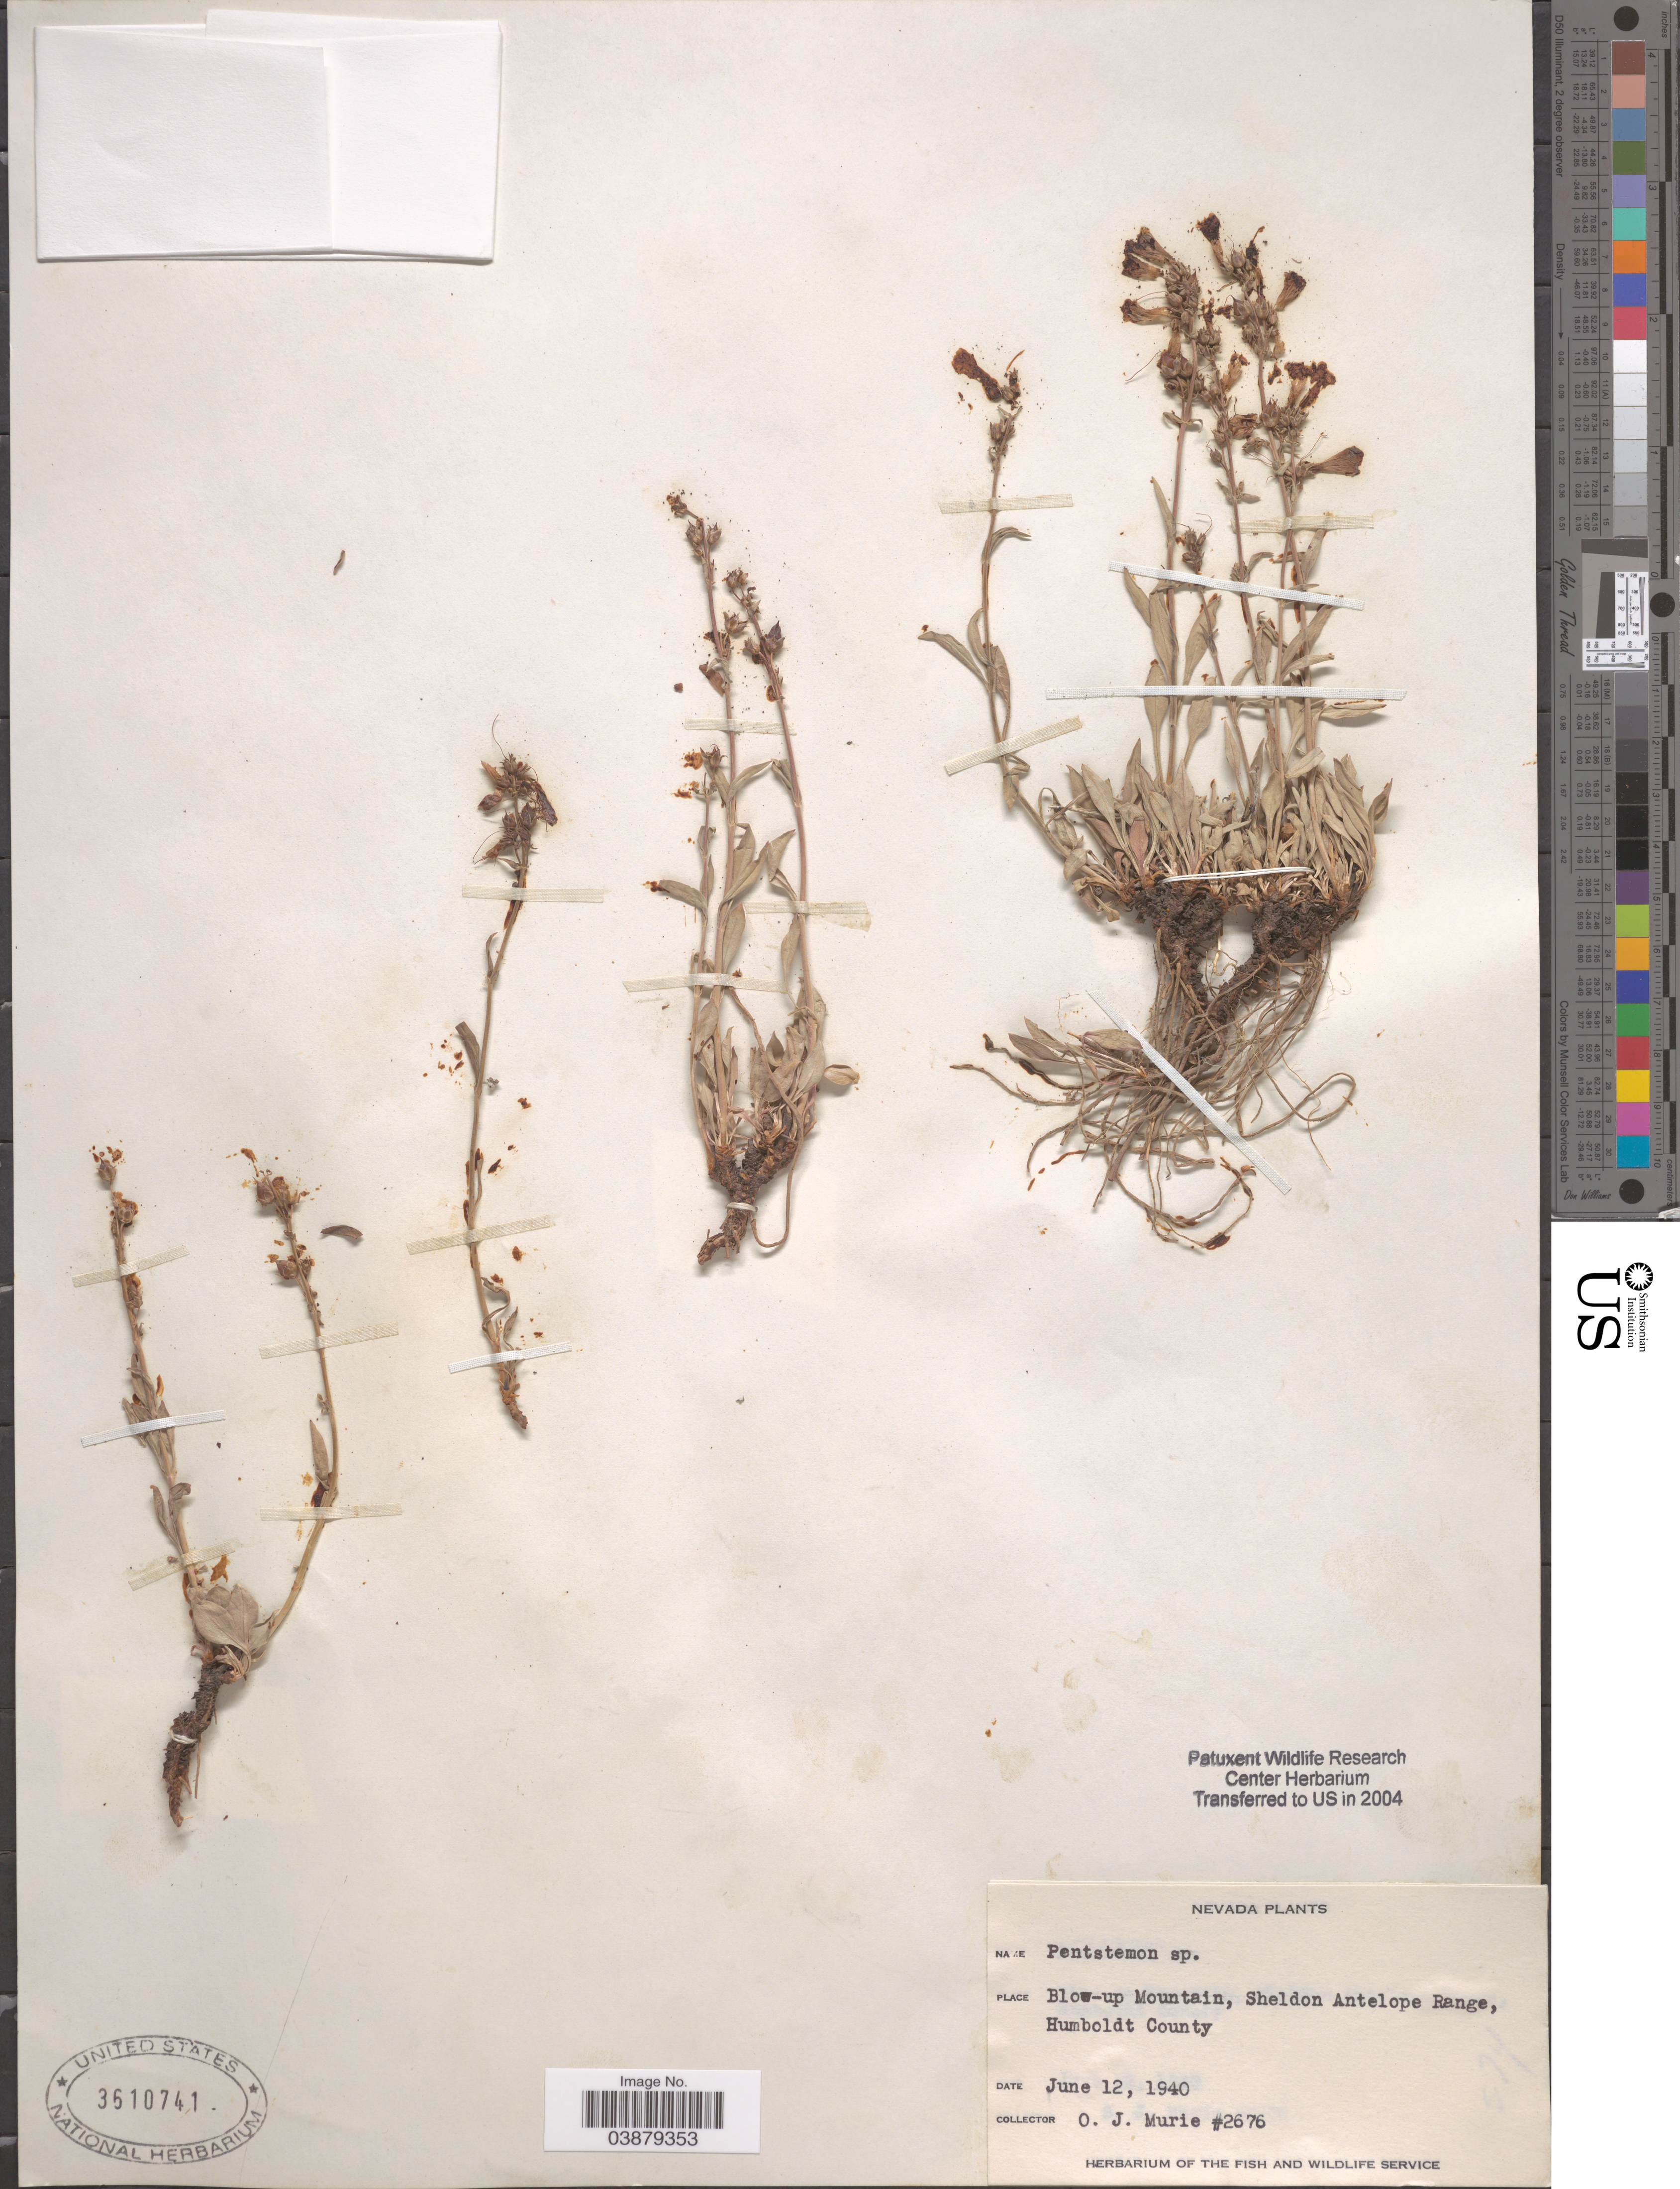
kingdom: Plantae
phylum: Tracheophyta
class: Magnoliopsida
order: Lamiales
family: Plantaginaceae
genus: Penstemon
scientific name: Penstemon sp.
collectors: O. Murie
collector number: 2676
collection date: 1940-06-12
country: United States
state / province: Nevada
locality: Blow-up Mountain, Sheldon Antelope Range, Humboldt County.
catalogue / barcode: US 3610741